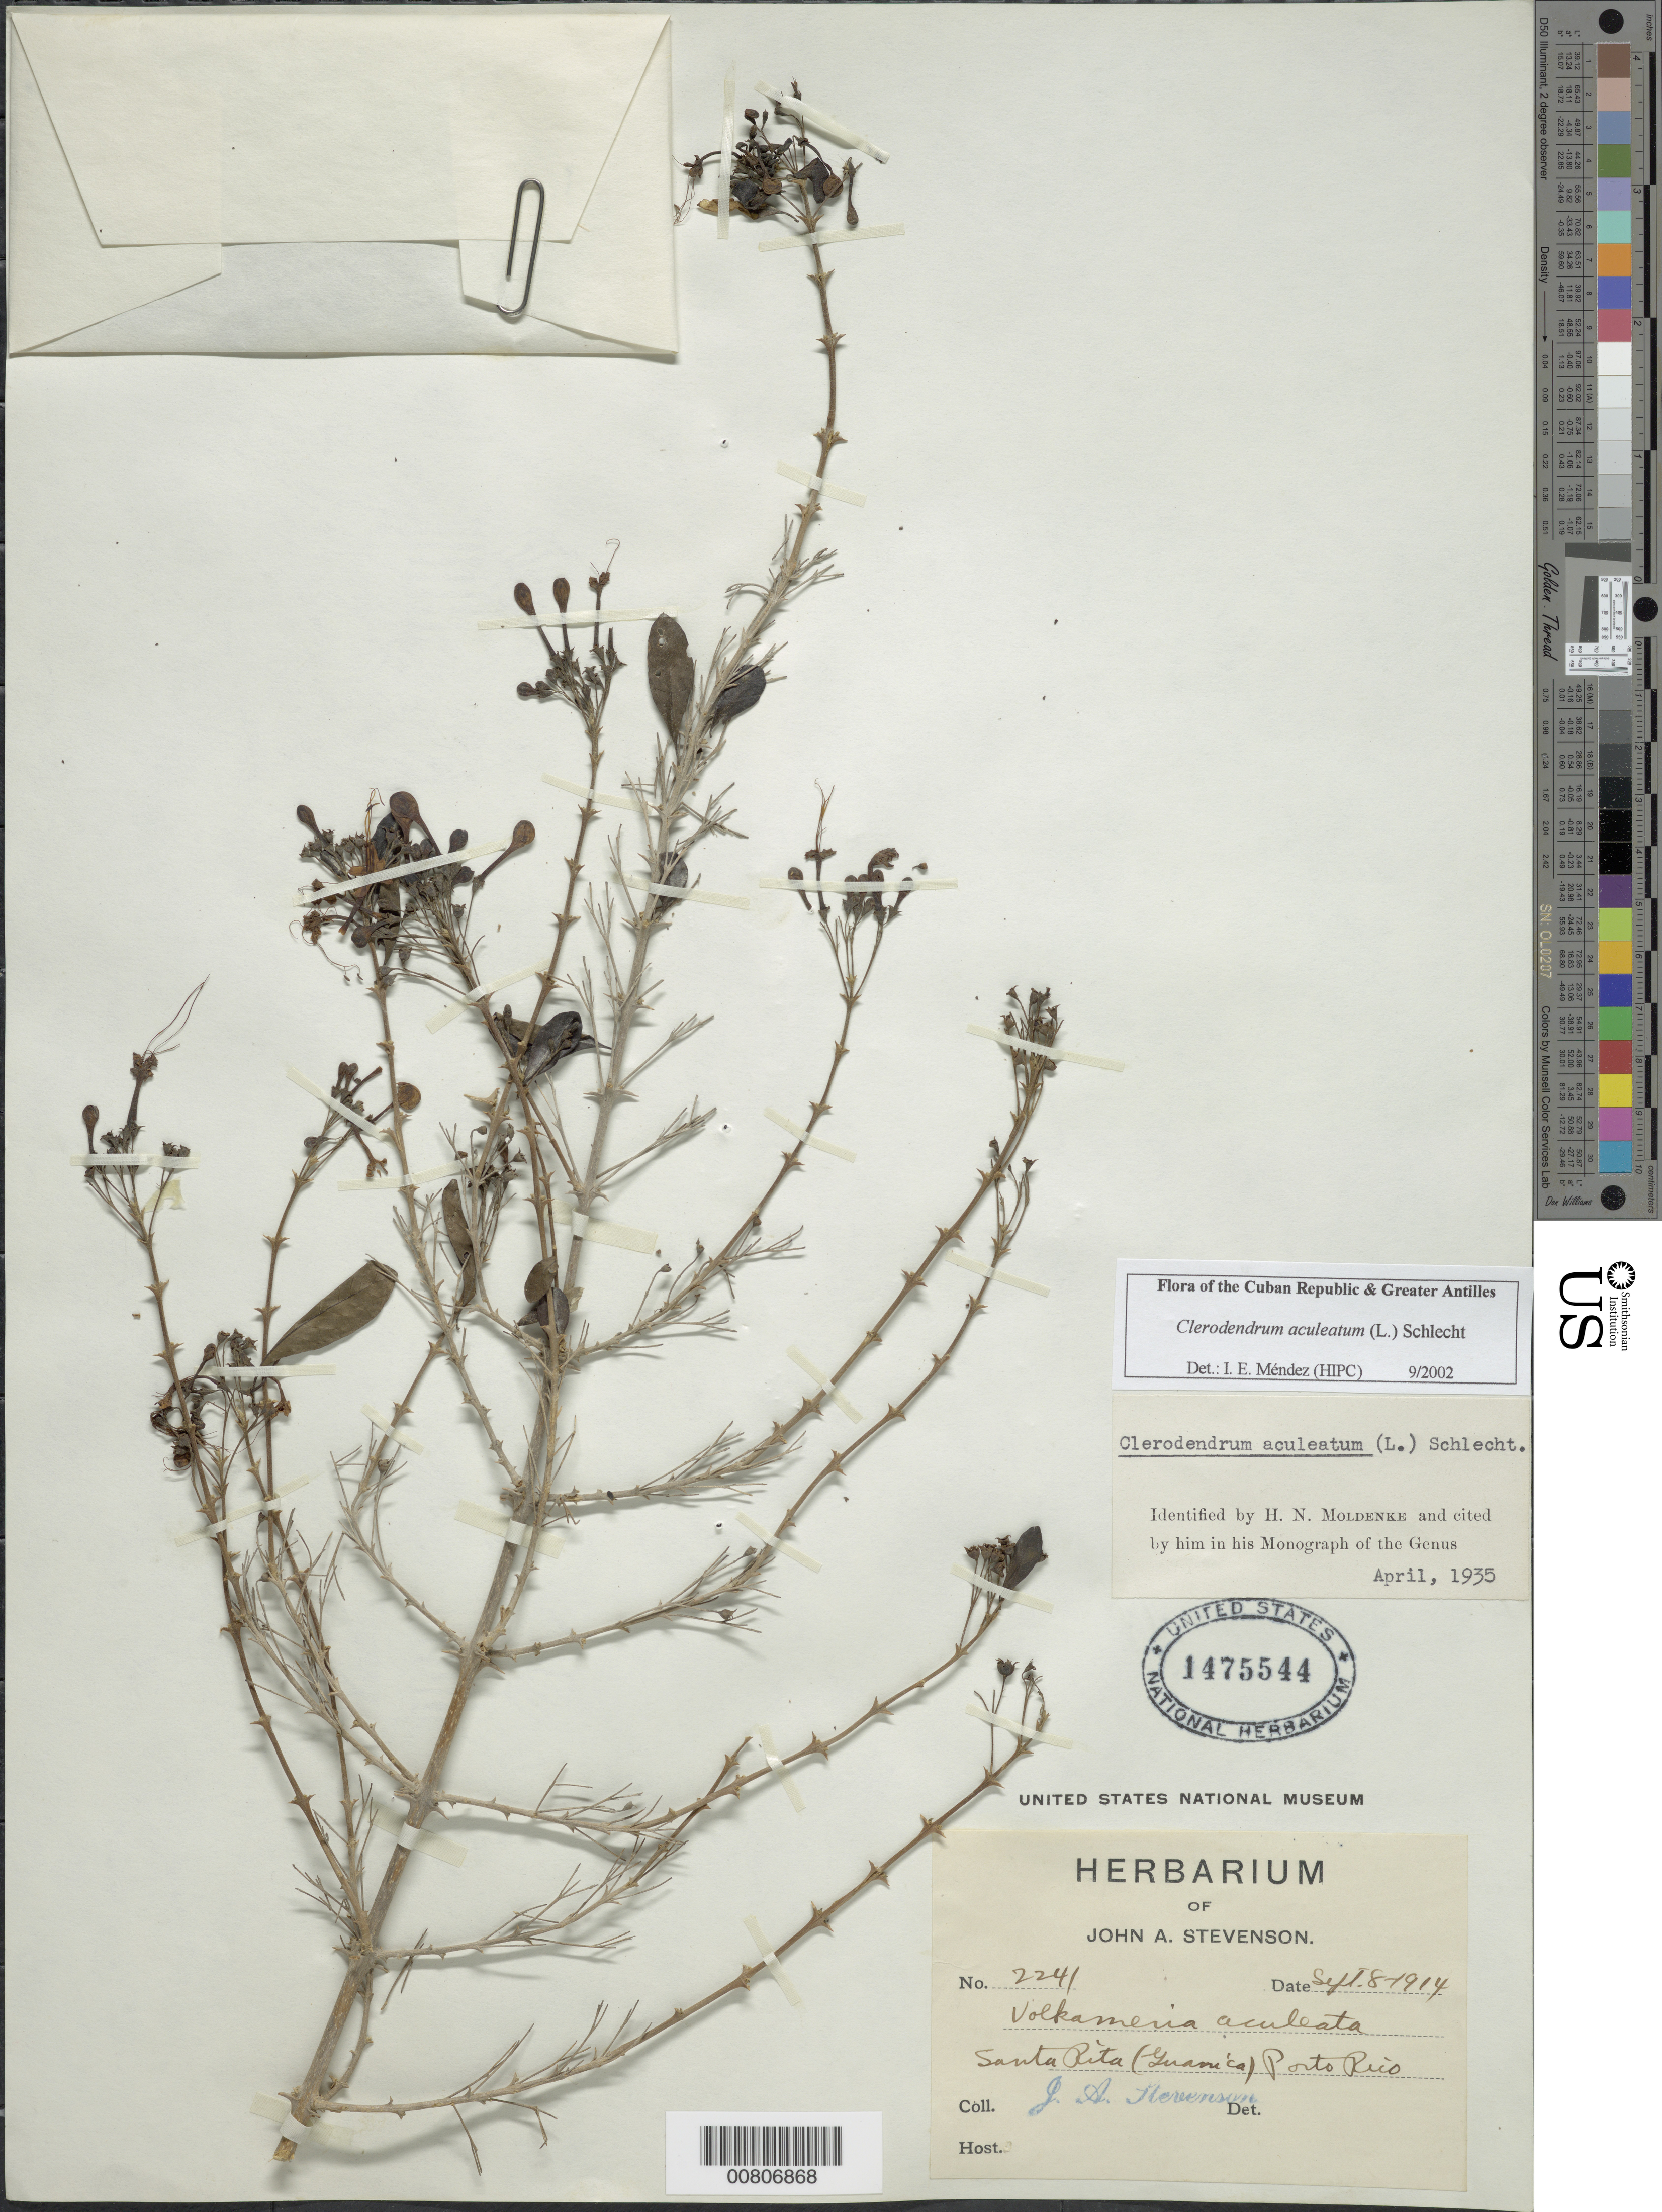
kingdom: Plantae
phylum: Tracheophyta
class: Magnoliopsida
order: Lamiales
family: Lamiaceae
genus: Clerodendrum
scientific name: Clerodendrum aculeatum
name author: (L.) Schltdl.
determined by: Méndez, Isidro E., (HIPC)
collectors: J. Stevenson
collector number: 2241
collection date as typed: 08 Sep 1914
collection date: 1914-09-08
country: Puerto Rico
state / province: Guanica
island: Puerto Rico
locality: Santa Rita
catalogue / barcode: US 1475544